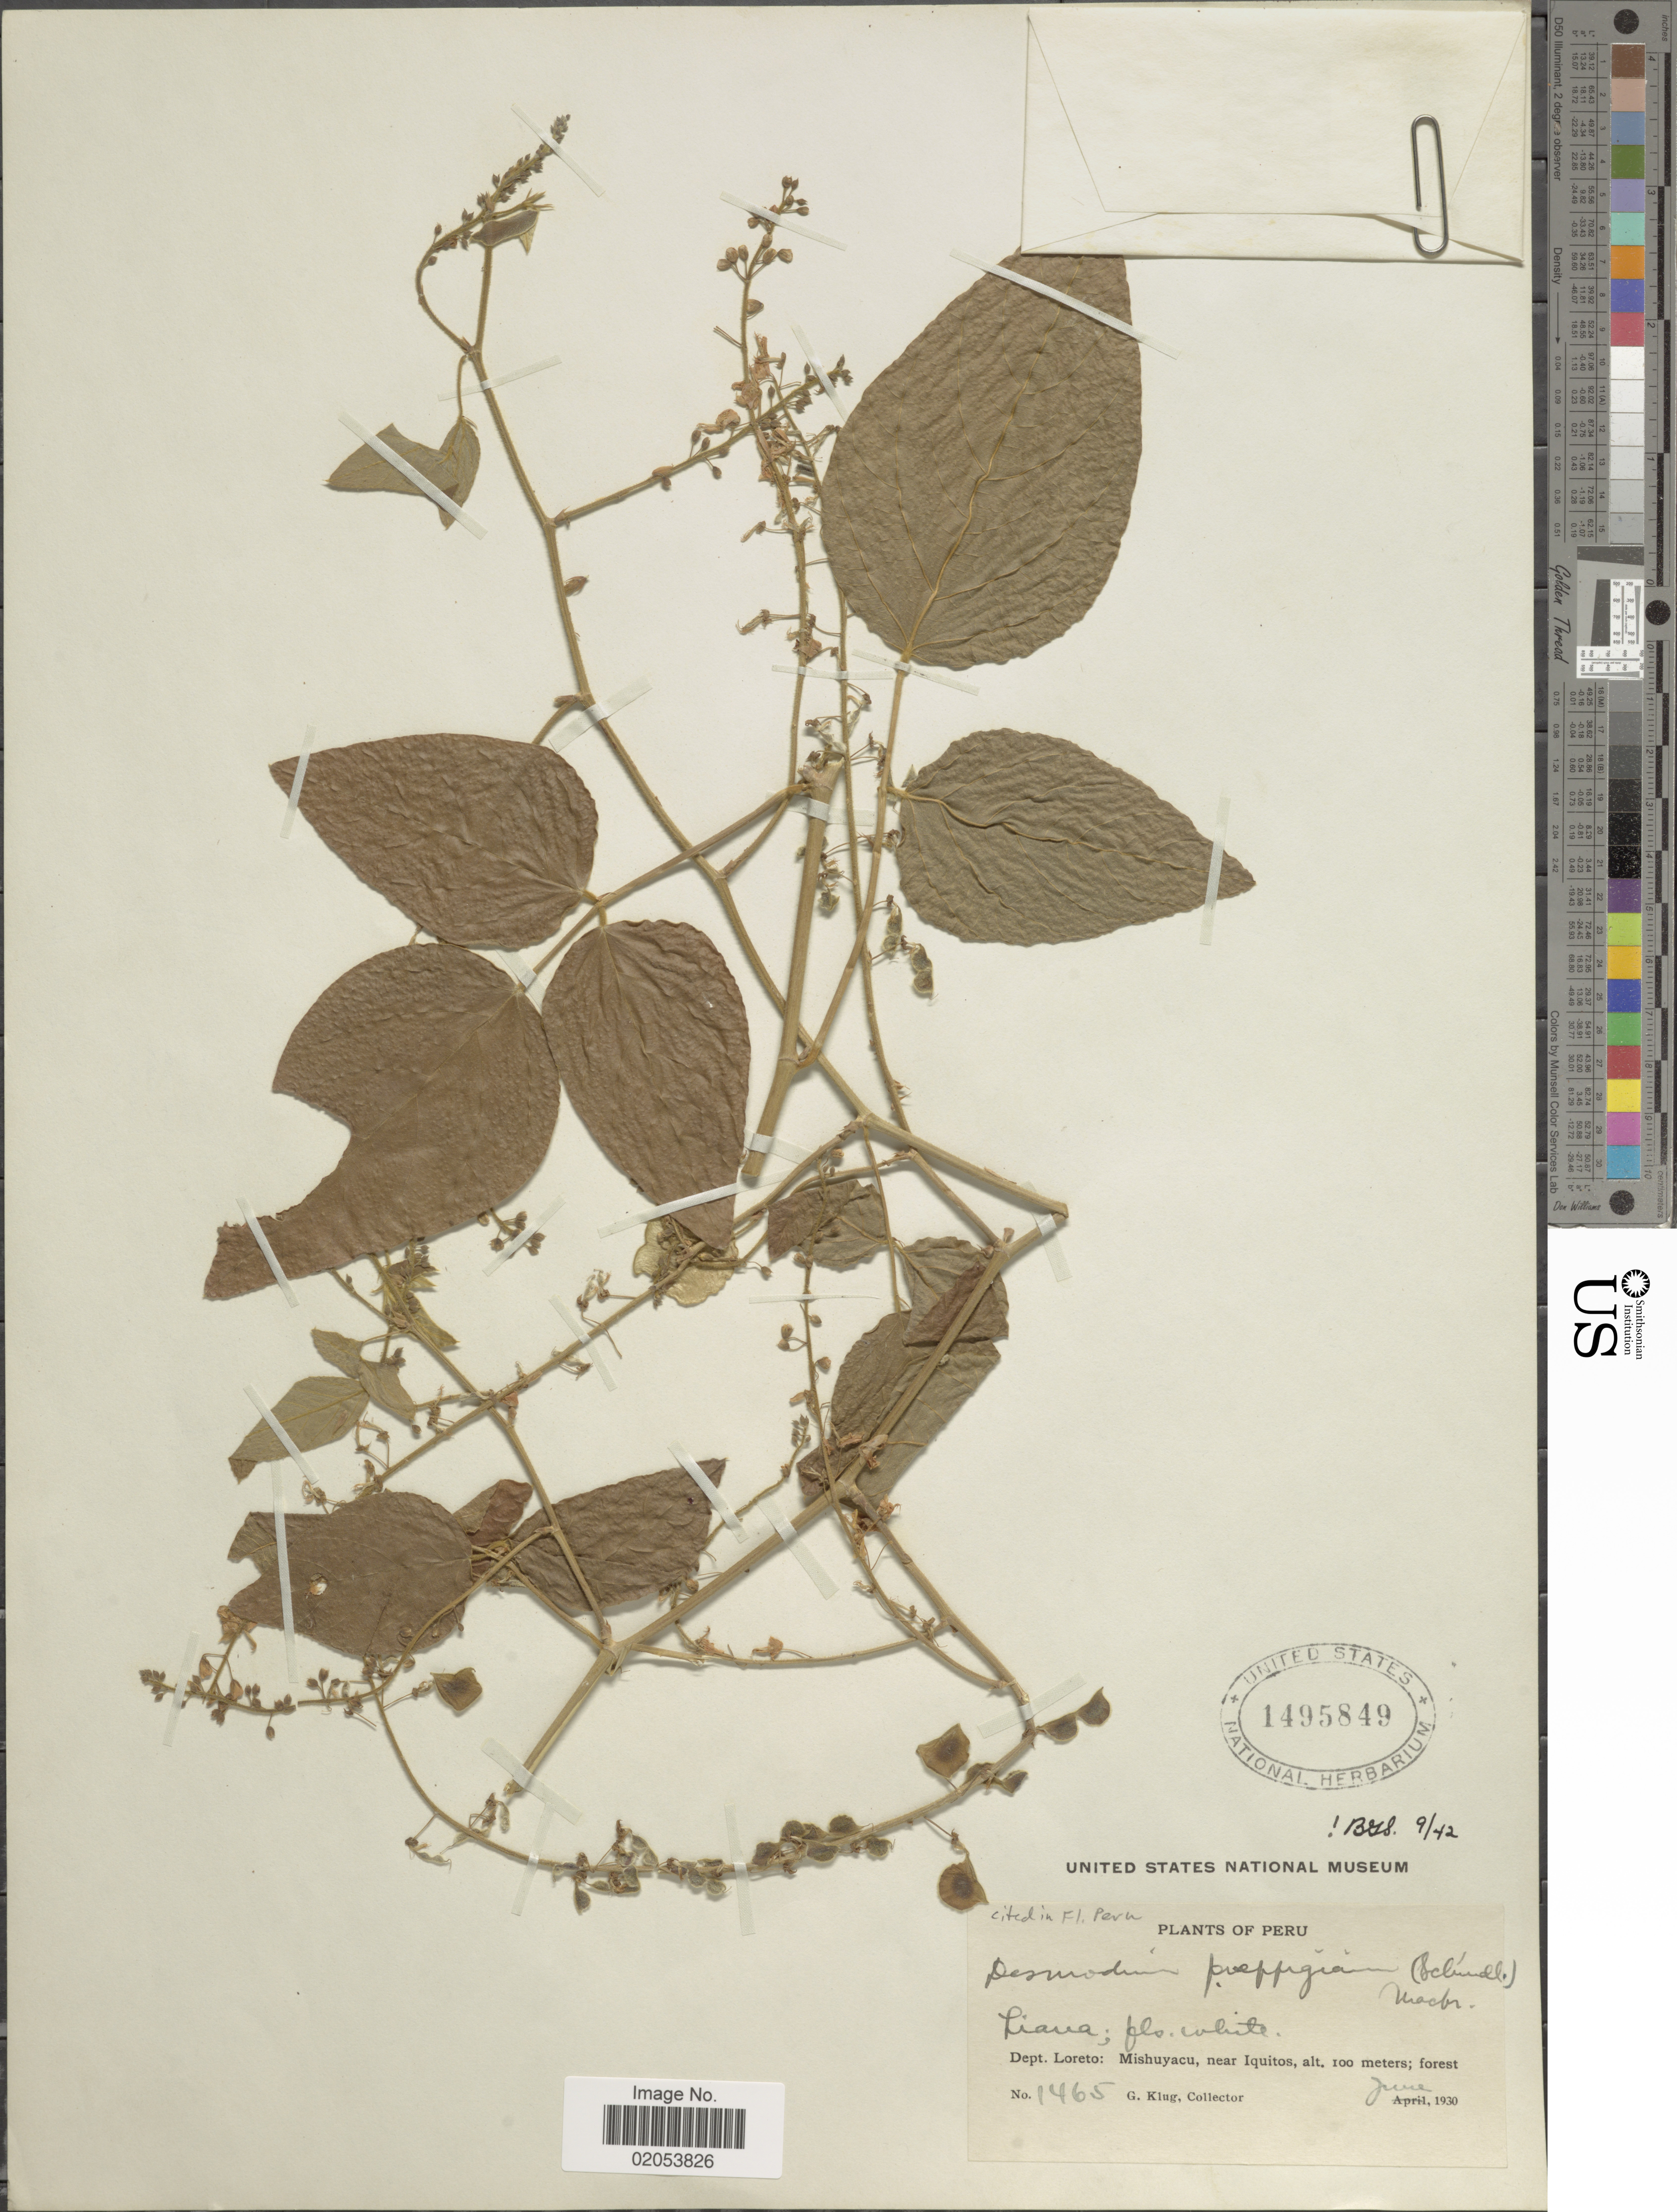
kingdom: Plantae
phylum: Tracheophyta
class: Magnoliopsida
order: Fabales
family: Fabaceae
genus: Desmodium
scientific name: Desmodium poeppigianum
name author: (Schindl.) J.F. Macbr.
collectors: G. Klug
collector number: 1465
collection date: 1930-06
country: Peru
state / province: Loreto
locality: Mishuyaca, near Iquitos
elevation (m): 100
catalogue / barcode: US 1495849